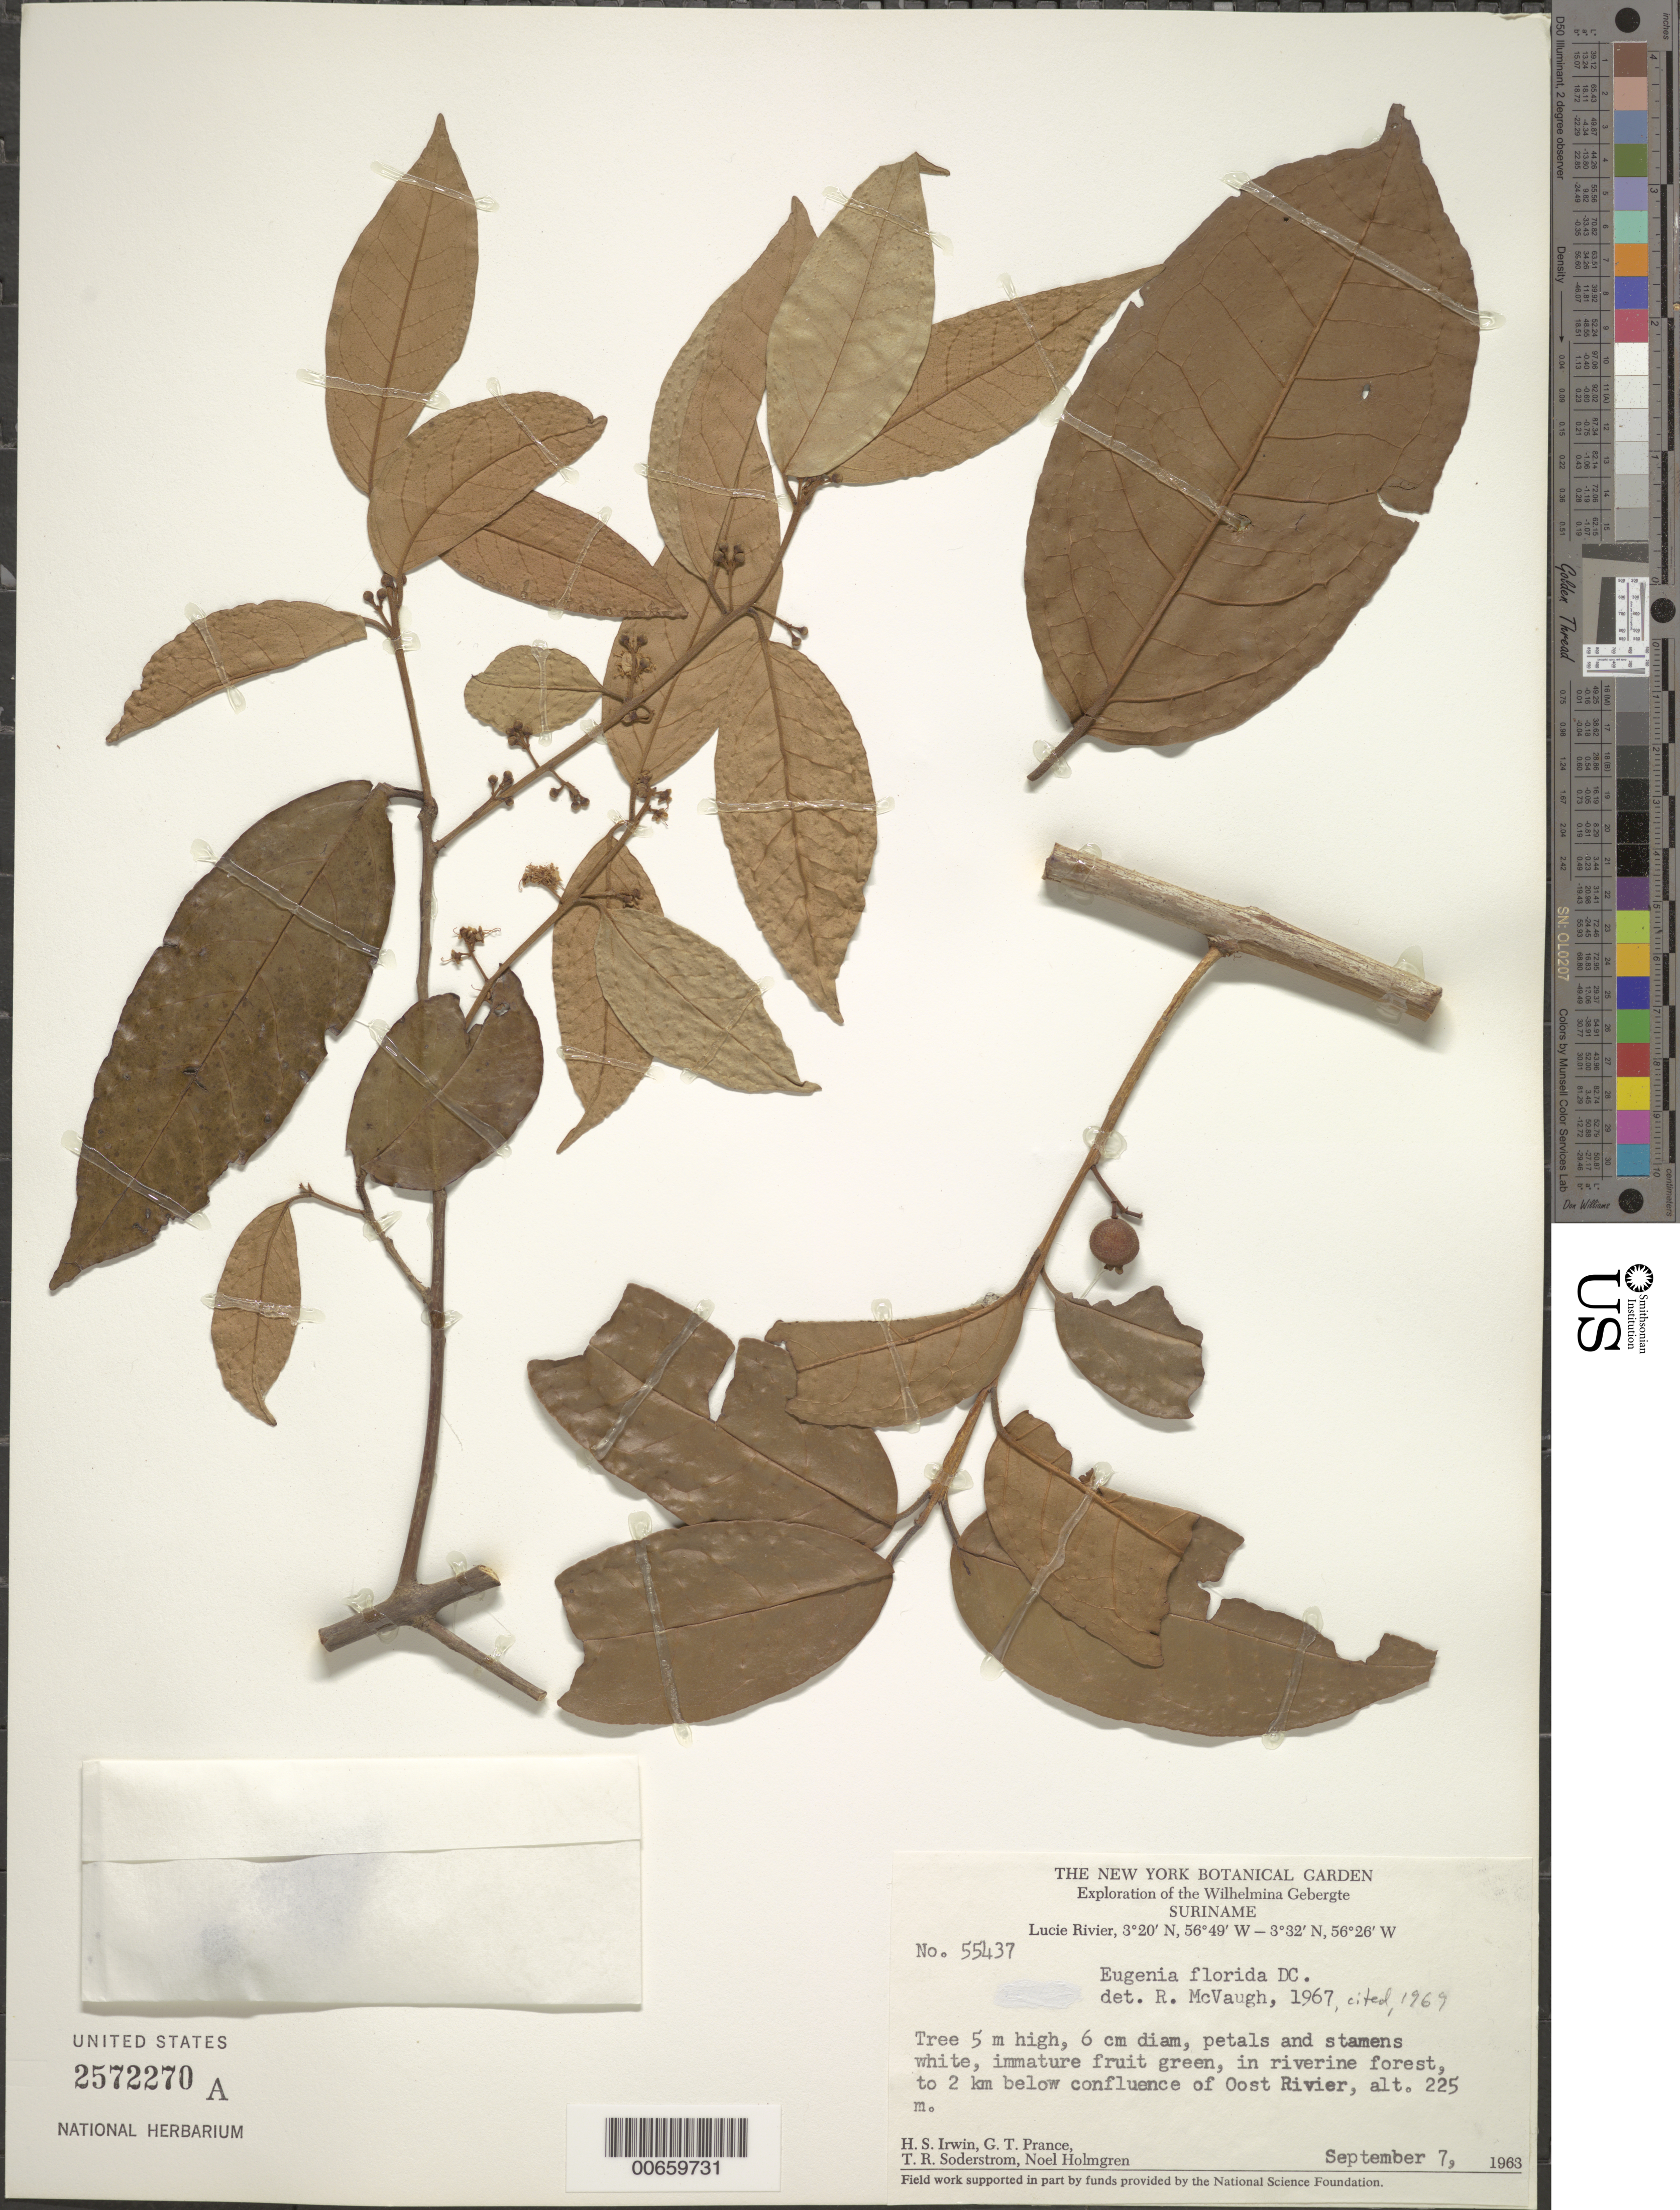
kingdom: Plantae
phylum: Tracheophyta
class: Magnoliopsida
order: Myrtales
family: Myrtaceae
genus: Eugenia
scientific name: Eugenia florida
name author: DC.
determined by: McVaugh, R.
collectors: H. Irwin, G. T. Prance, T. R. Soderstrom & N. H. Holmgren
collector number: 55473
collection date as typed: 7-Sep-63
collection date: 1963-09-07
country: Suriname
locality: Lucie R., 2-5 km below confl. with Oost R., Wilhelmina Gebergte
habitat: Riverine forest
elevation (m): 225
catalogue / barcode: US 2572270A